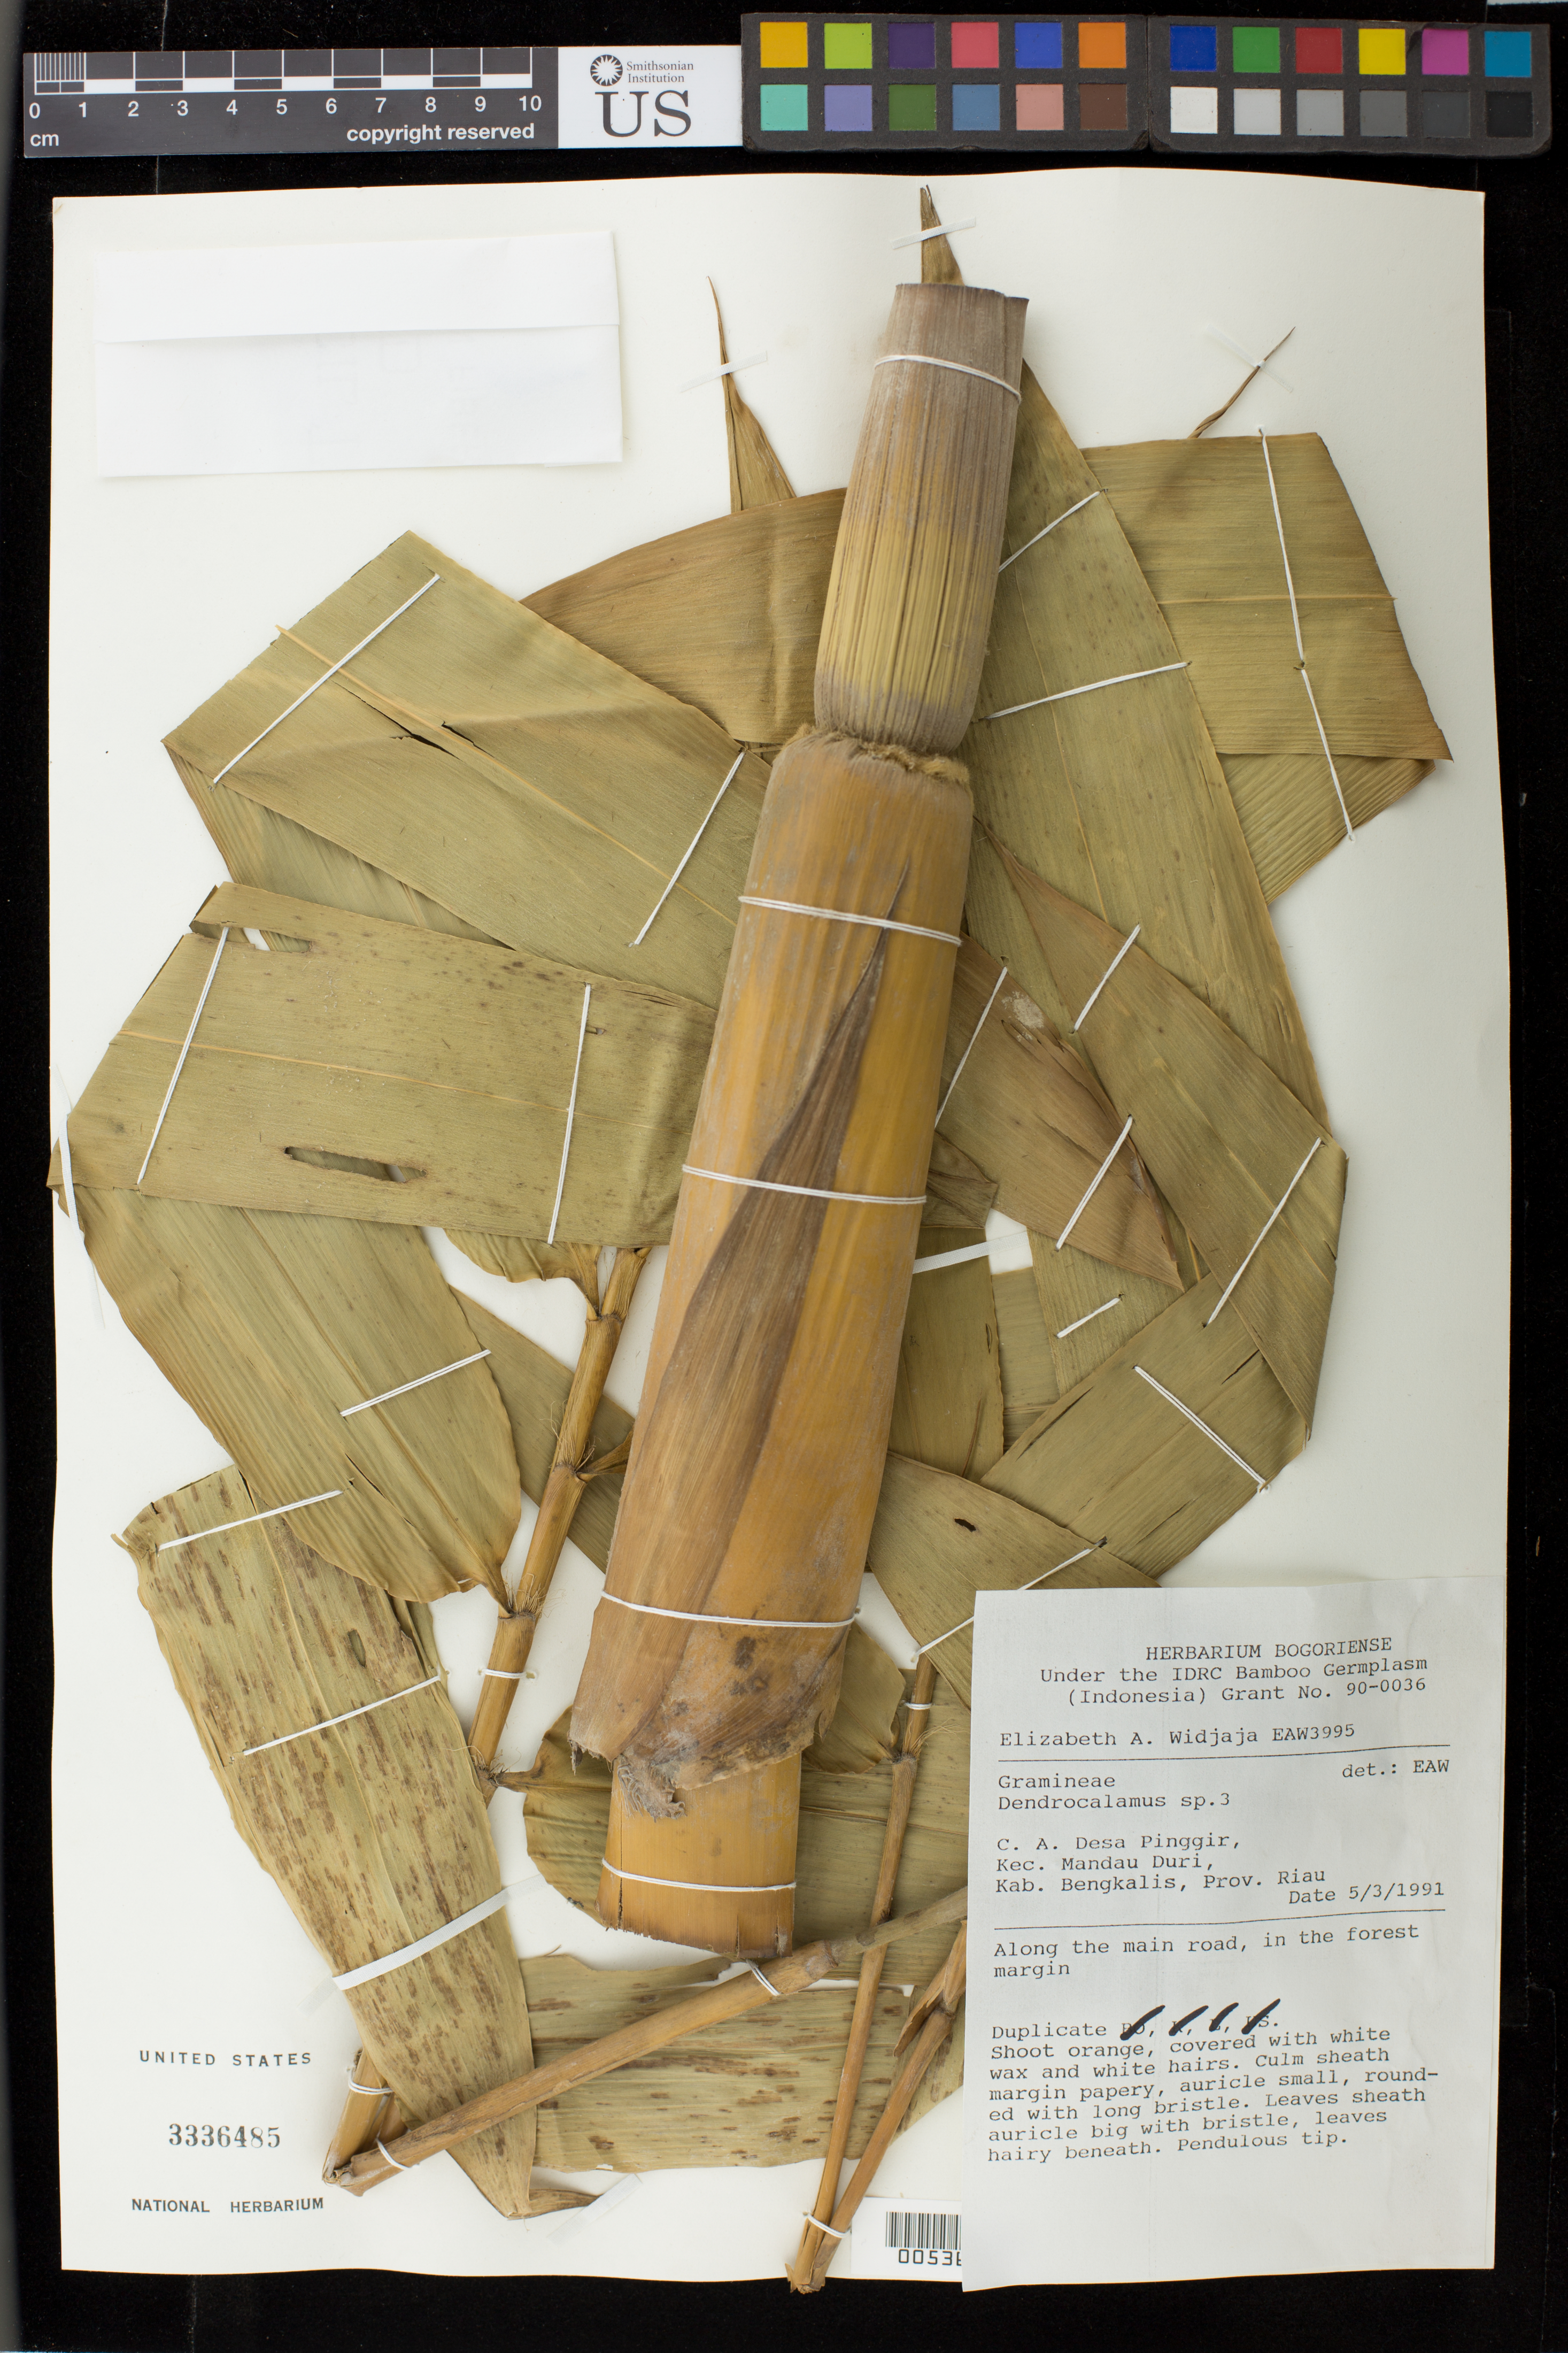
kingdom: Plantae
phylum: Tracheophyta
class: Liliopsida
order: Poales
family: Poaceae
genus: Dendrocalamus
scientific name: Dendrocalamus sp.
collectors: E. A. Widjaja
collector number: Eaw3995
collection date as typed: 05 Mar 1991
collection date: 1991-03-05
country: Indonesia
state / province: Sumatra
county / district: Riau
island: Sumatra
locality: C.A. Desa Pinggir, Kec. Mandau Duri, Kab. Bengkalis, along the main road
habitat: forest margin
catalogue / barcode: US 3336485